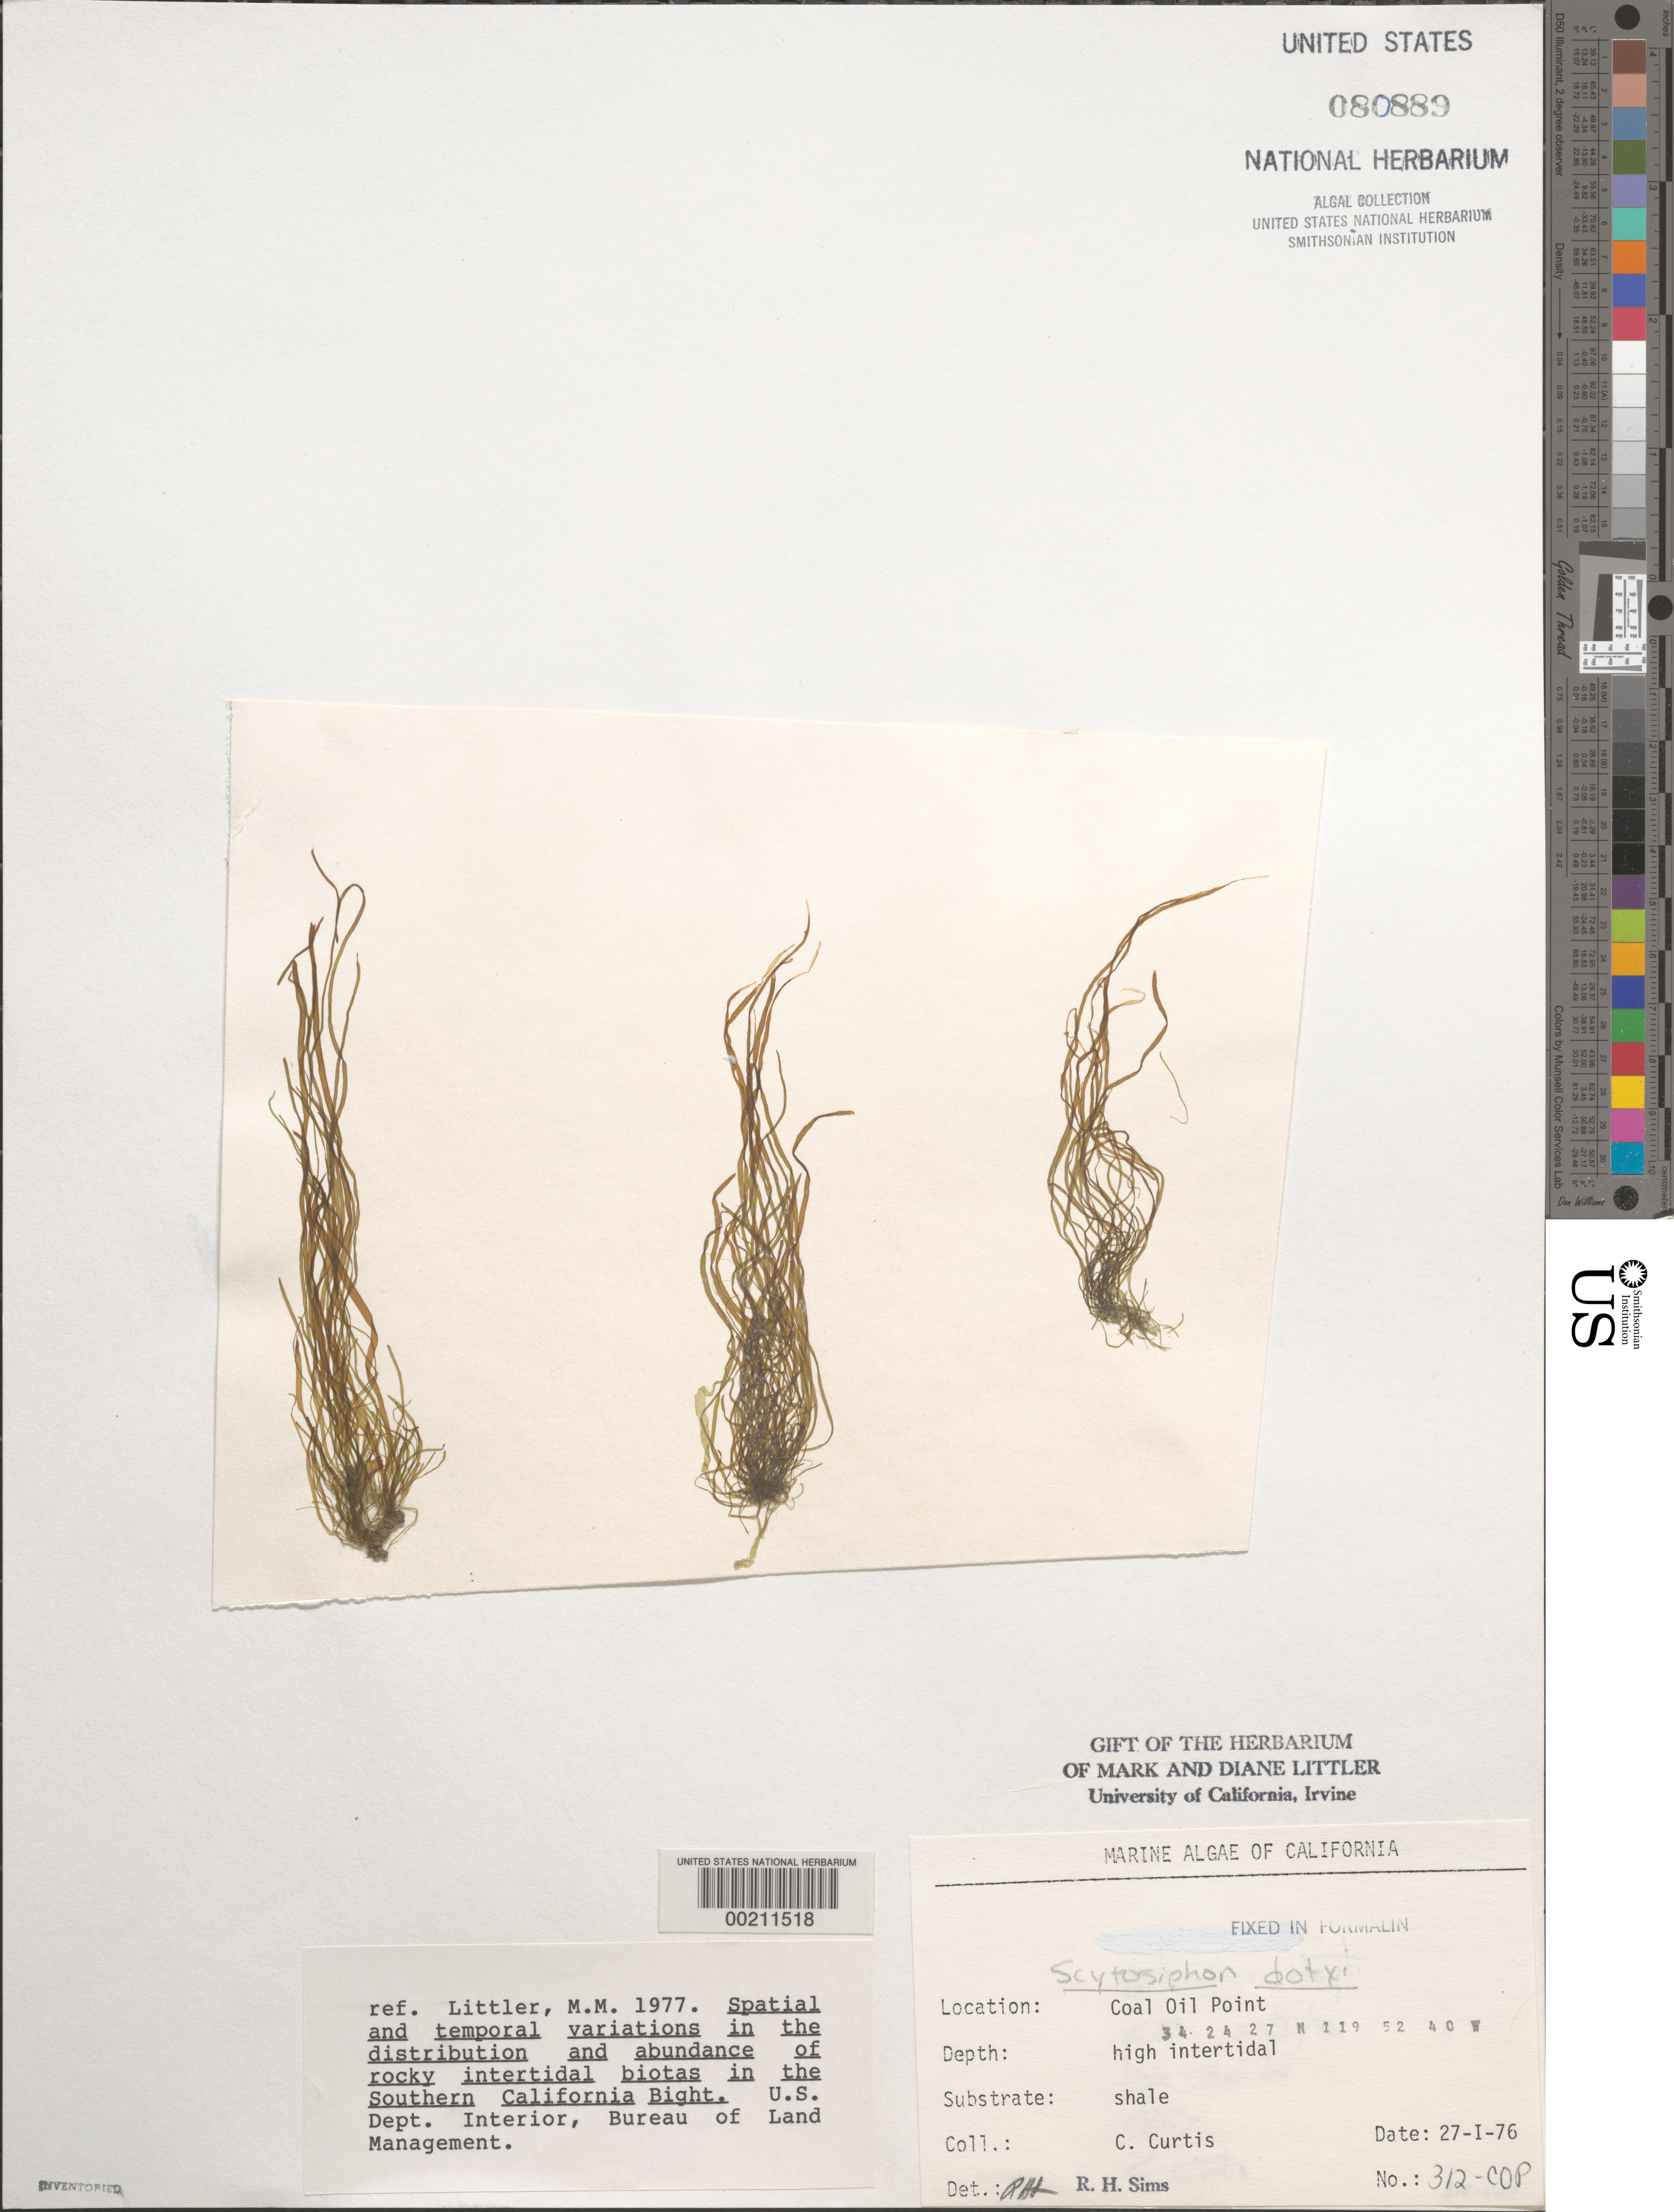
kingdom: Chromista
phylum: Ochrophyta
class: Phaeophyceae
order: Scytosiphonales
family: Scytosiphonaceae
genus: Scytosiphon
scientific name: Scytosiphon dotyi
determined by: Sims, Robert H.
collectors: C. Curtis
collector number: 312-cop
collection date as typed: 27 Jan 1976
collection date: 1976-01-27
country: United States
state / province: California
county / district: Santa Barbara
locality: Coal Oil Point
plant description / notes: BLM-SOCALBIGHT Rocky Intertidal Survey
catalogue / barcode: US 80889